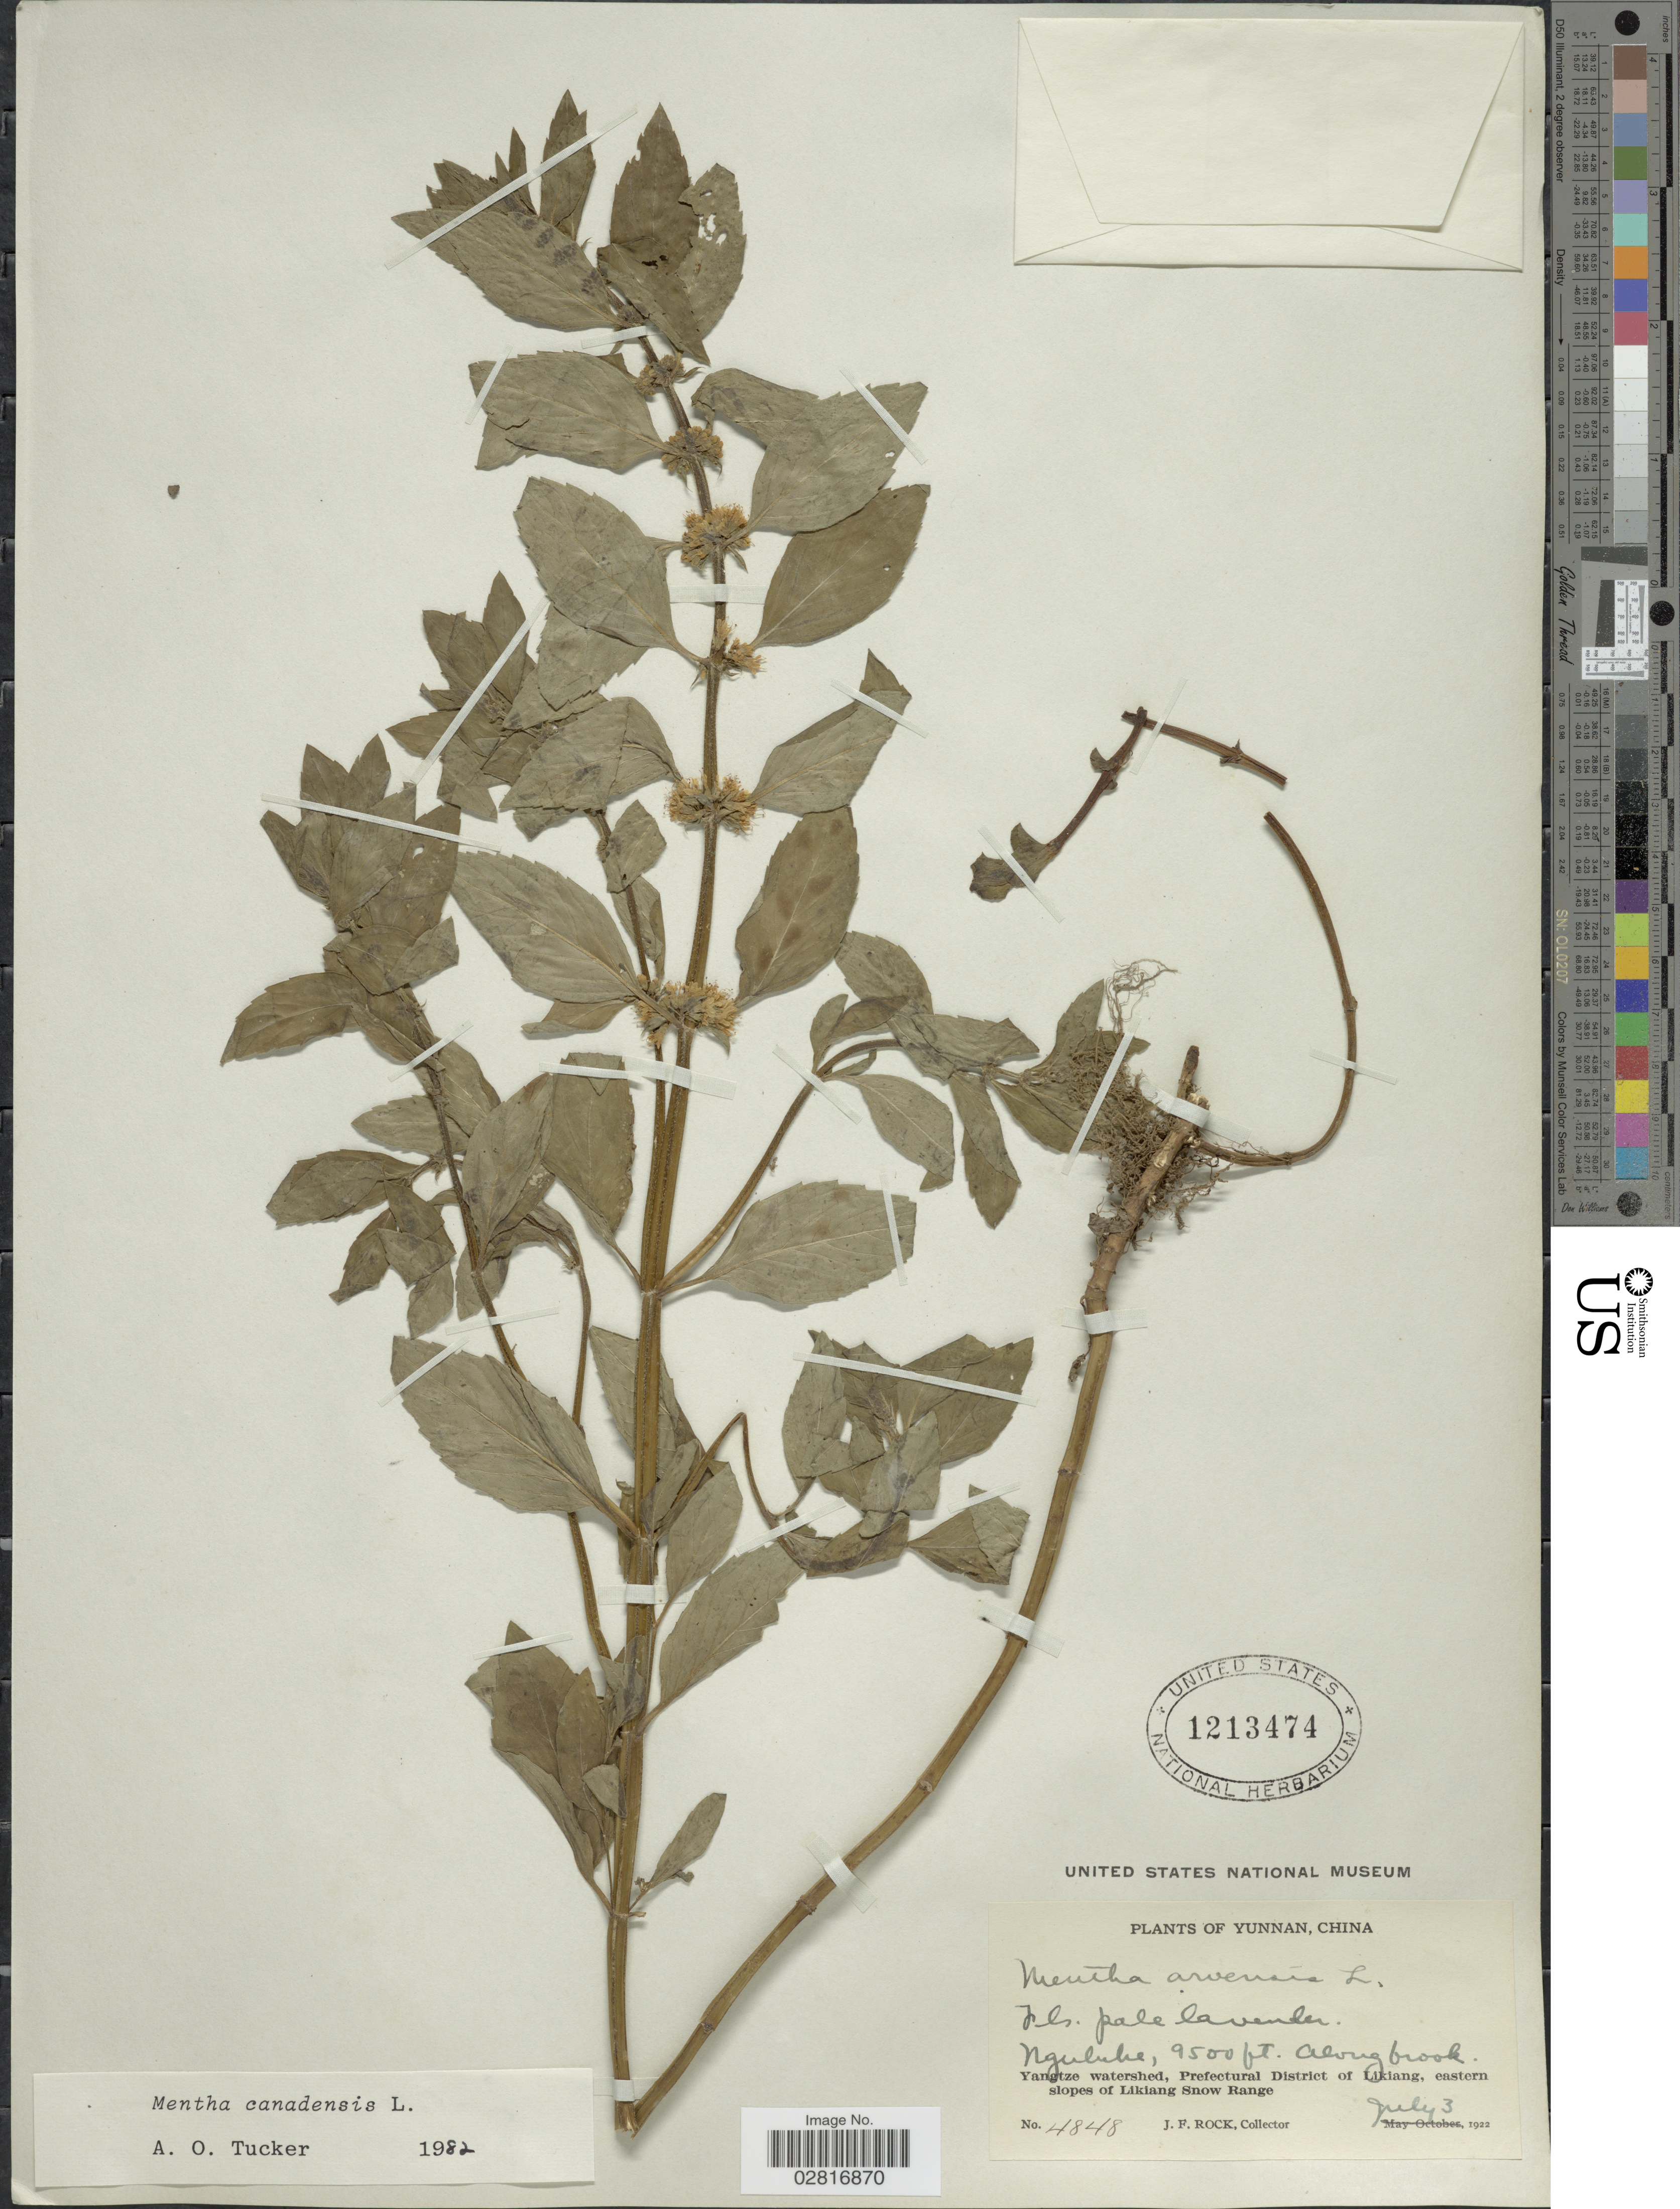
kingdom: Plantae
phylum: Tracheophyta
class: Magnoliopsida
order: Lamiales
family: Lamiaceae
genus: Mentha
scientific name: Mentha canadensis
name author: L.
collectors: J. Rock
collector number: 4848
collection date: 1922-07-03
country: China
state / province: Yunnan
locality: Yunnan, China, Ngulube, Yangtze watershed, Prefectural District of Likiang, eastern slopes of Likiang Snow Range.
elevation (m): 2896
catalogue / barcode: US 1213474